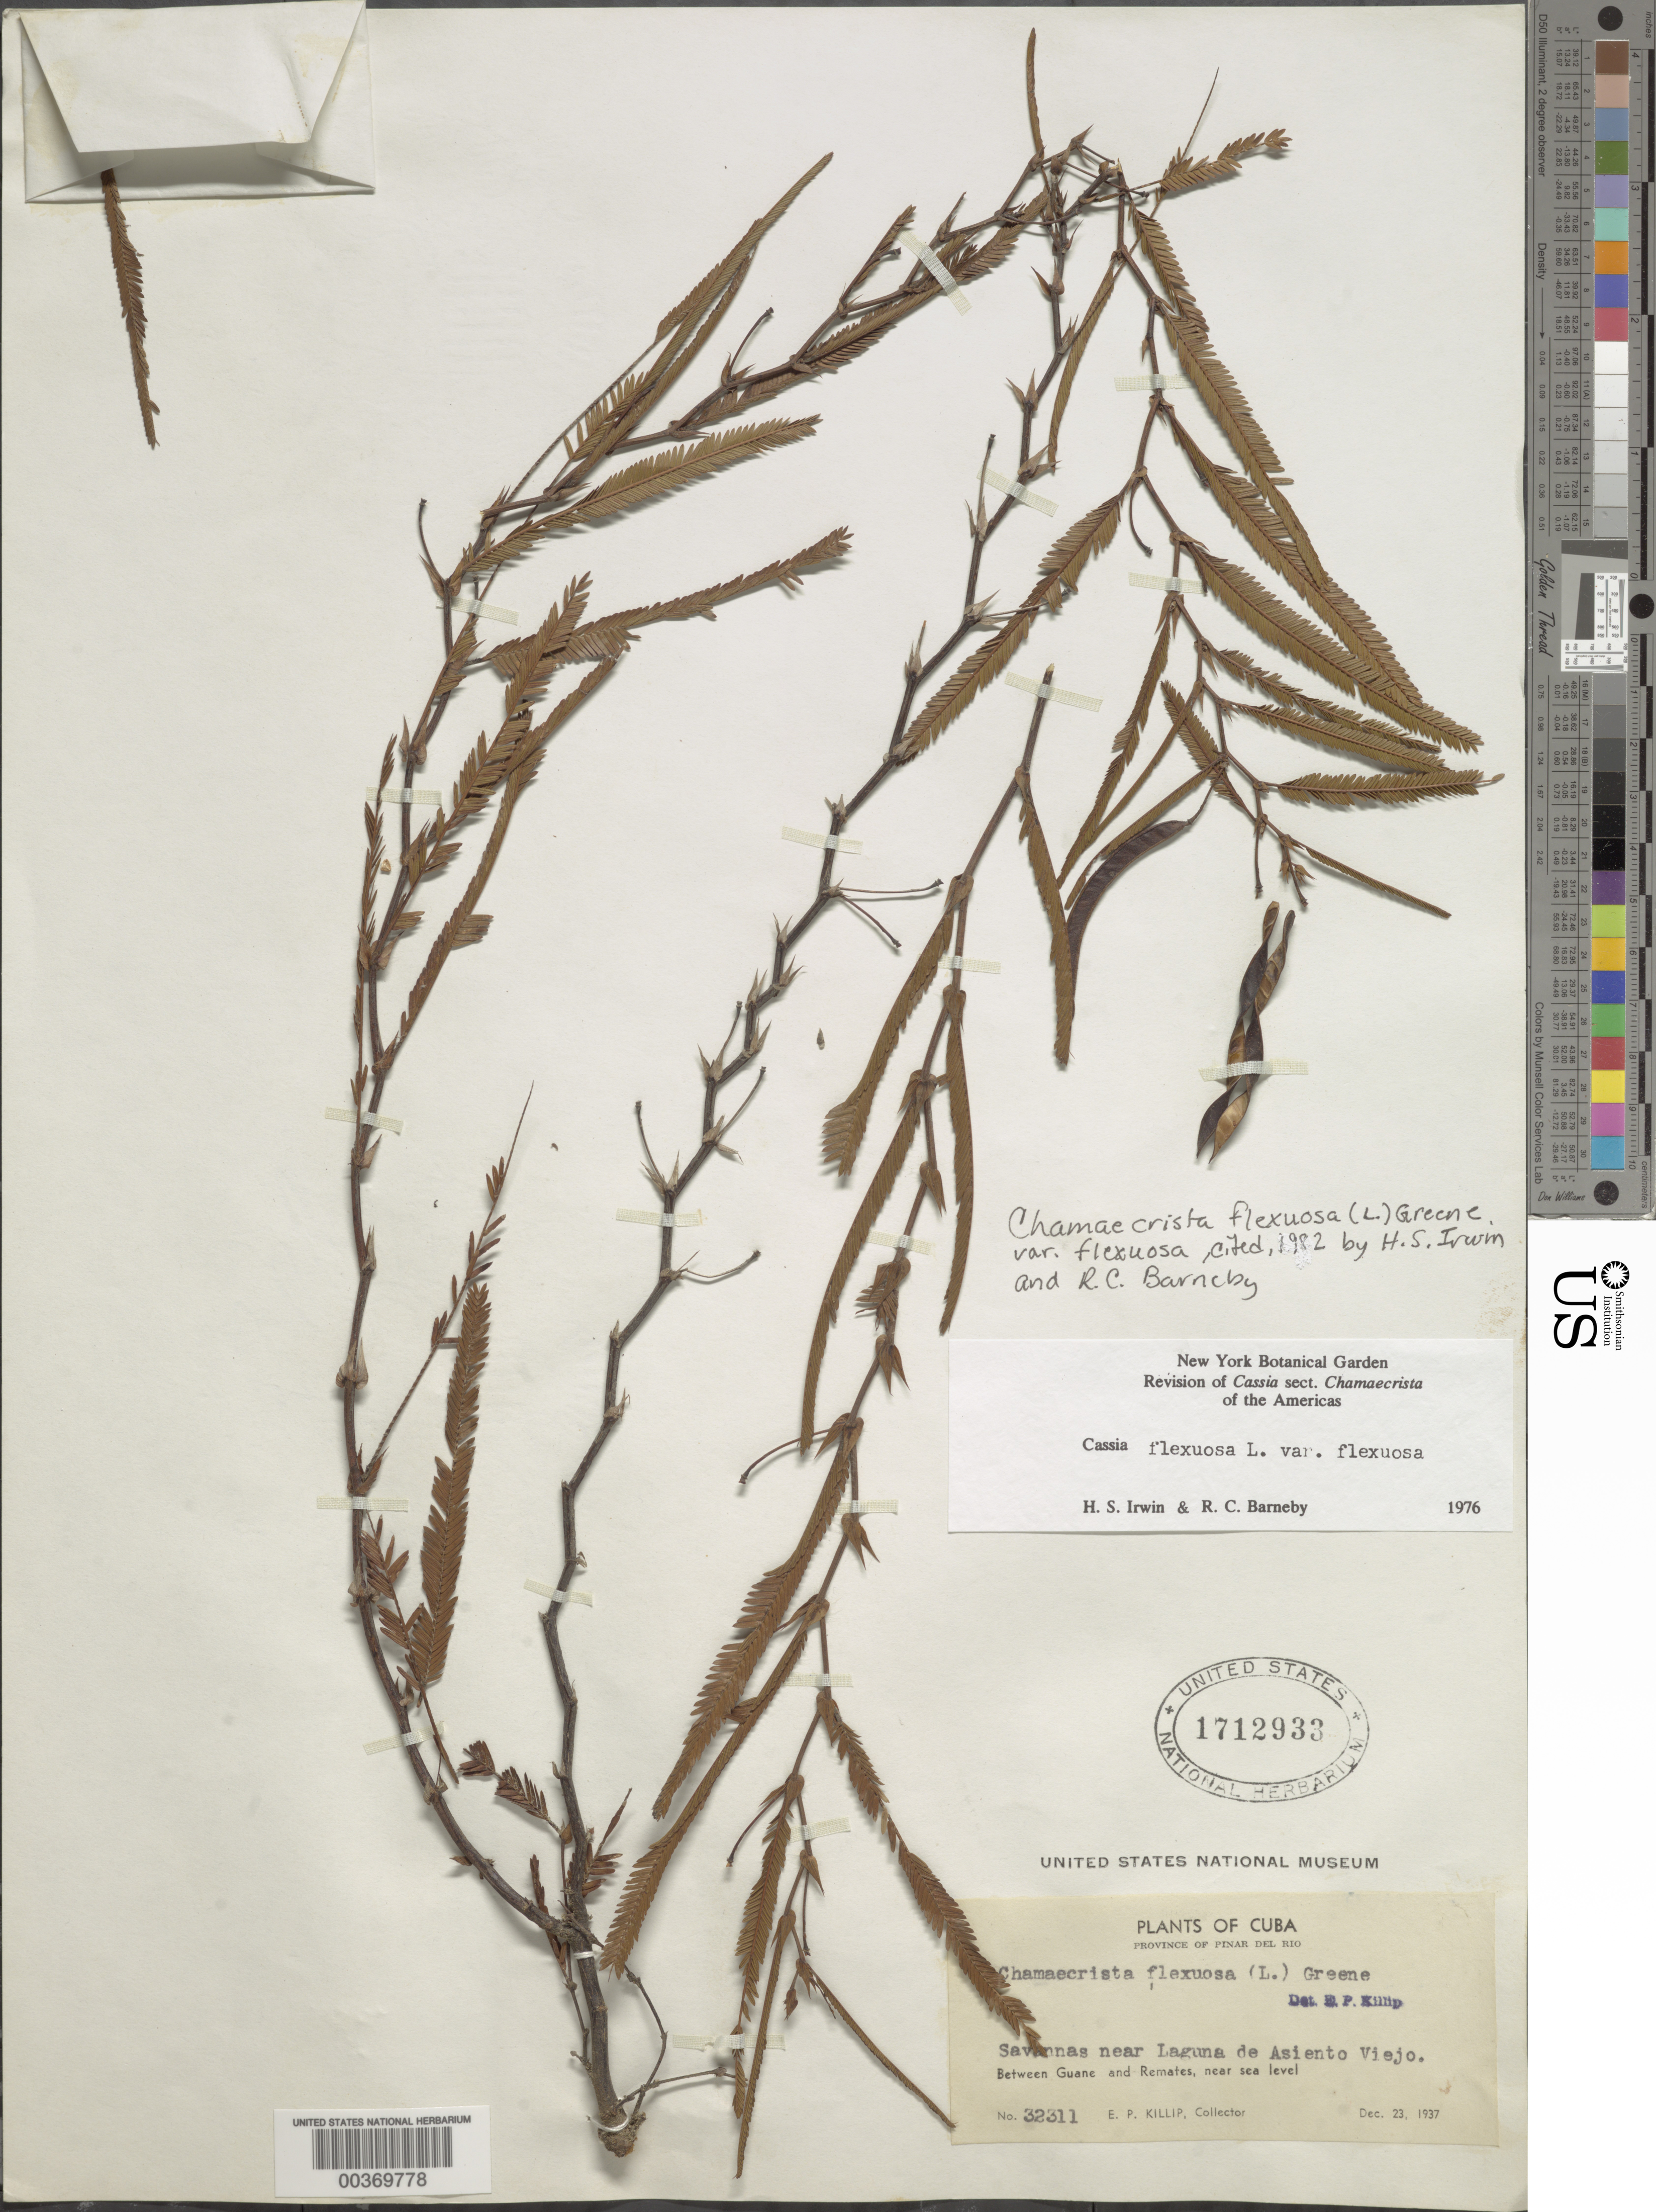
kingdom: Plantae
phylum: Tracheophyta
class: Magnoliopsida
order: Fabales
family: Fabaceae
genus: Chamaecrista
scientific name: Chamaecrista flexuosa var. flexuosa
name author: (L.) Greene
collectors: E. P. Killip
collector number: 32311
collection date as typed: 23 Dec 1937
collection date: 1937-12-23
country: Cuba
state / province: Pinar del Río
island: Greater Antilles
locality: Near laguna de asiento viejo; between guane and remates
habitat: Savannas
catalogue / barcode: US 1712933